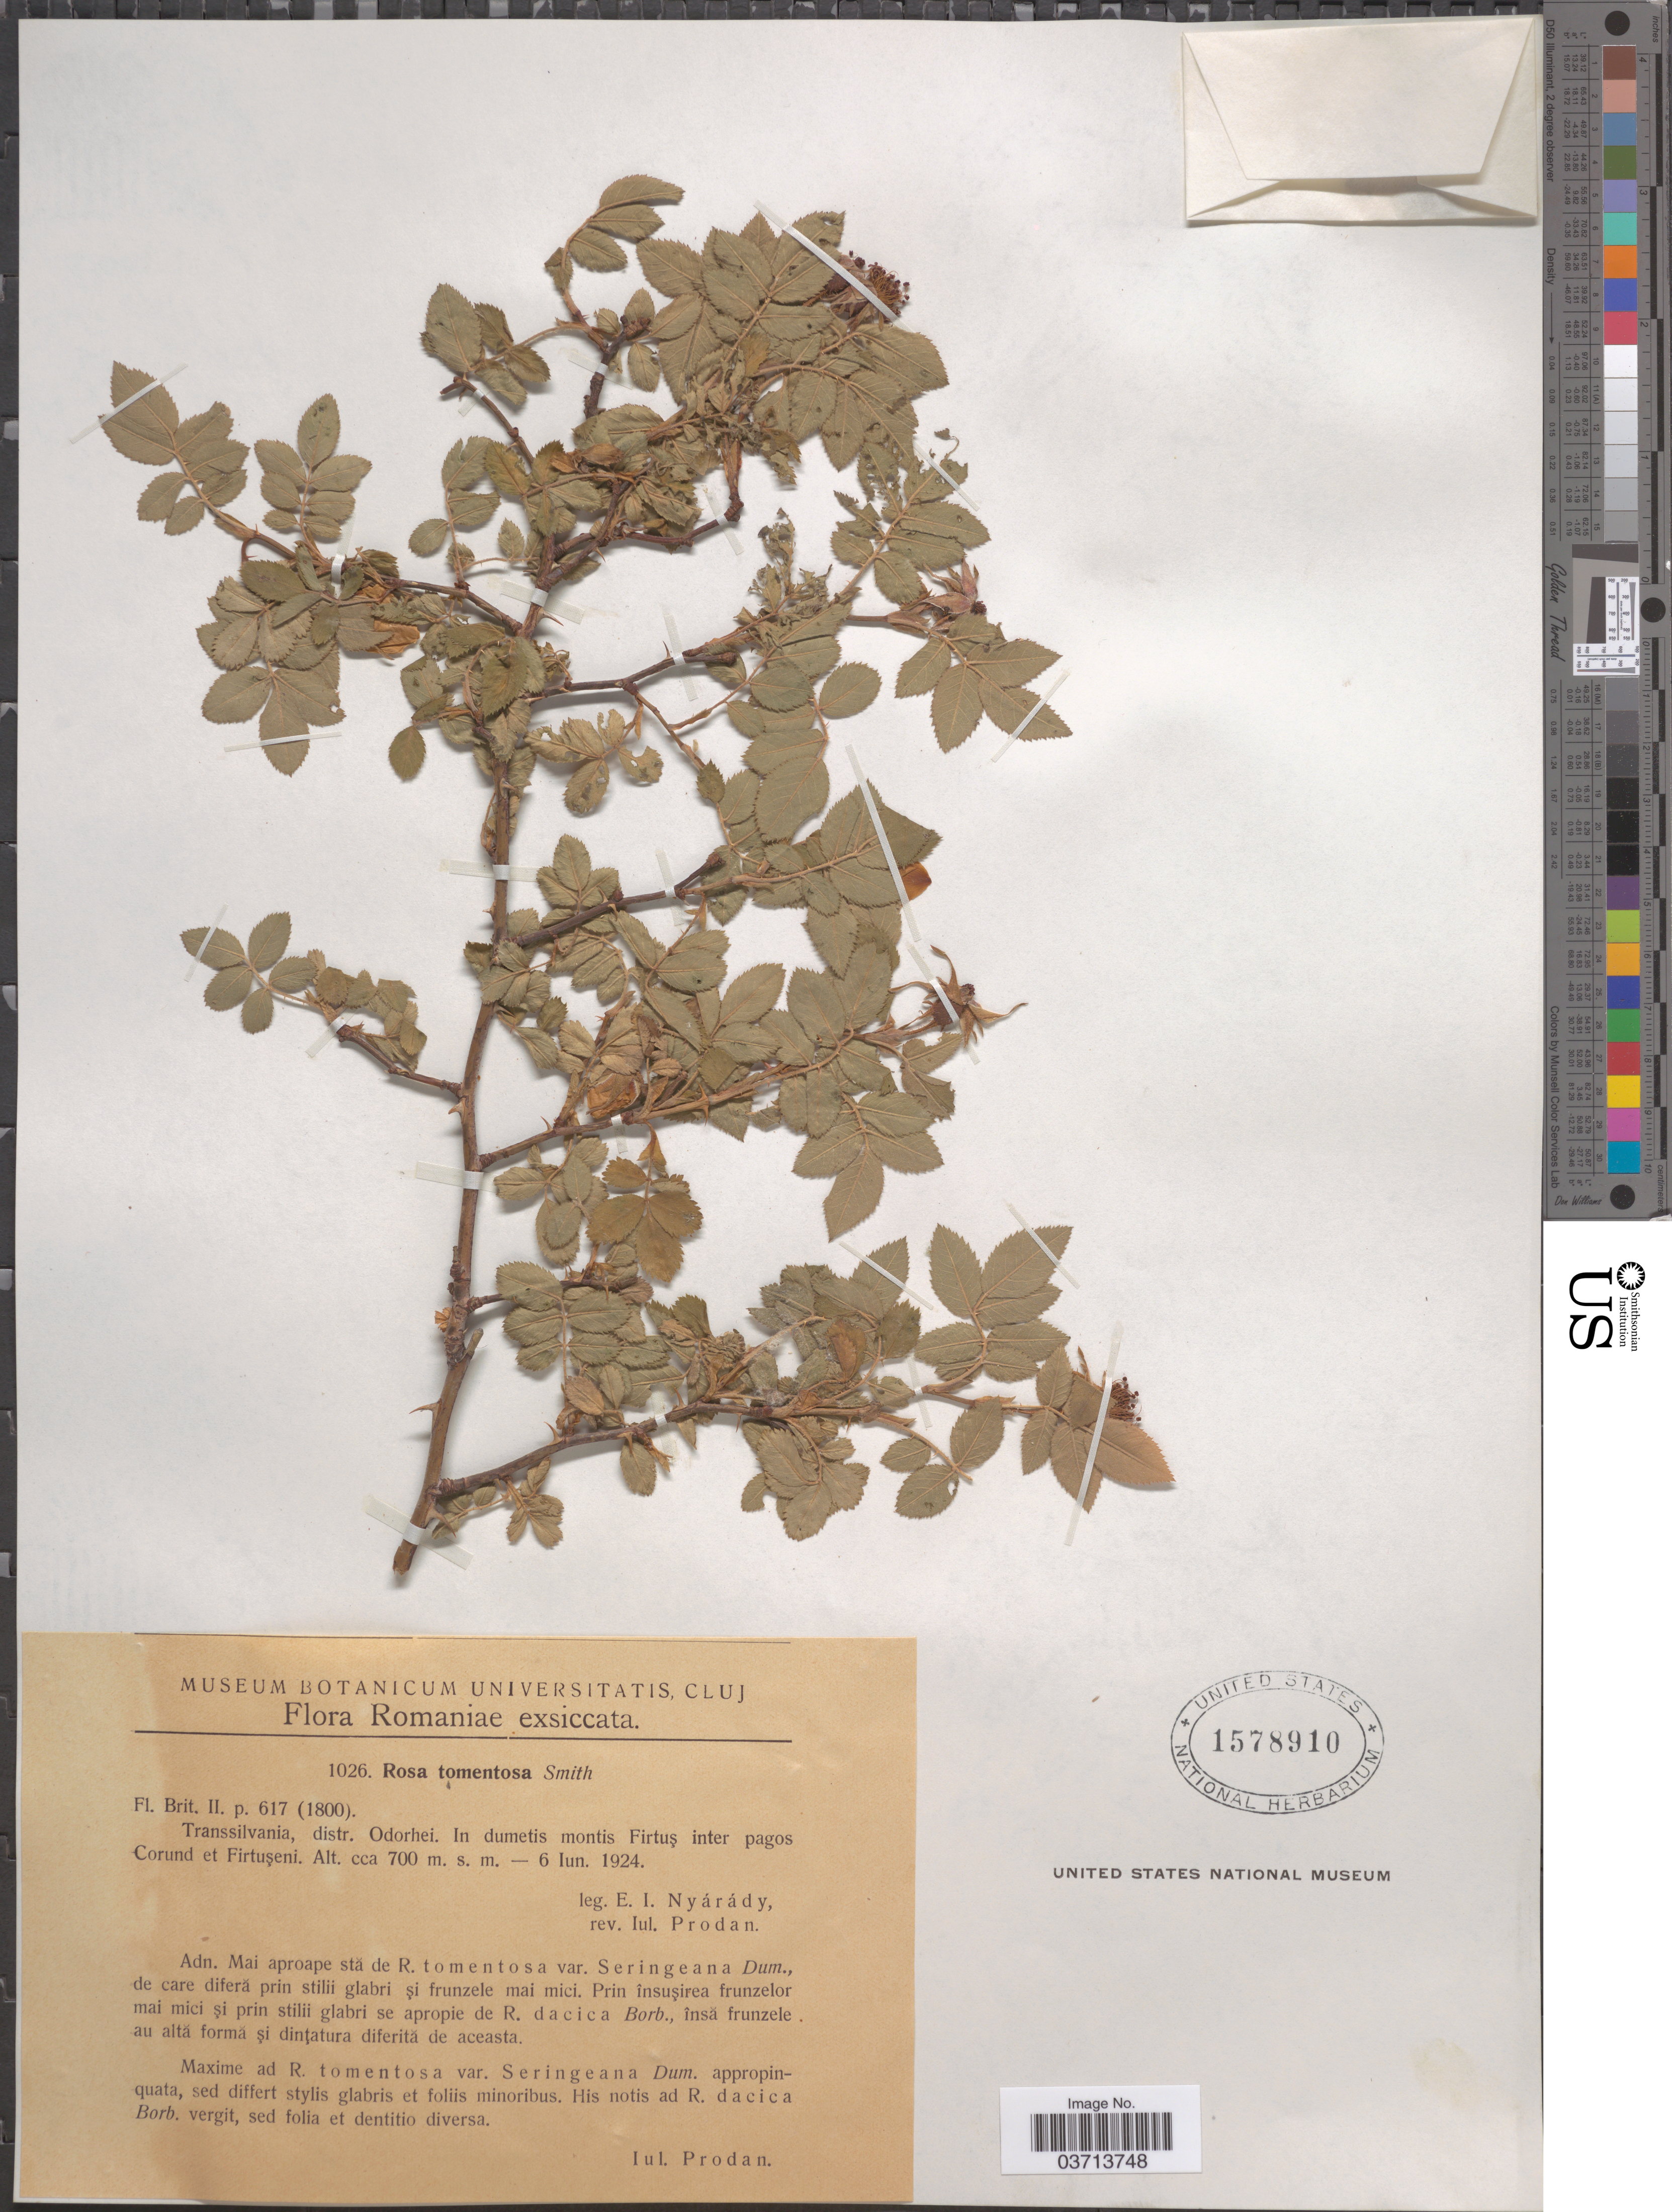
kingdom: Plantae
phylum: Tracheophyta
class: Magnoliopsida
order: Rosales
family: Rosaceae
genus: Rosa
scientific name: Rosa tomentosa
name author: Sm.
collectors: E. Nyárády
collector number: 1026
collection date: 1924-06-06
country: Romania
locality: Transsilvania, distr. Odorhei. In dumetis montis Firtuş inter pagos Corund et Firtuşeni.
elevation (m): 700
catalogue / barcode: US 1578910